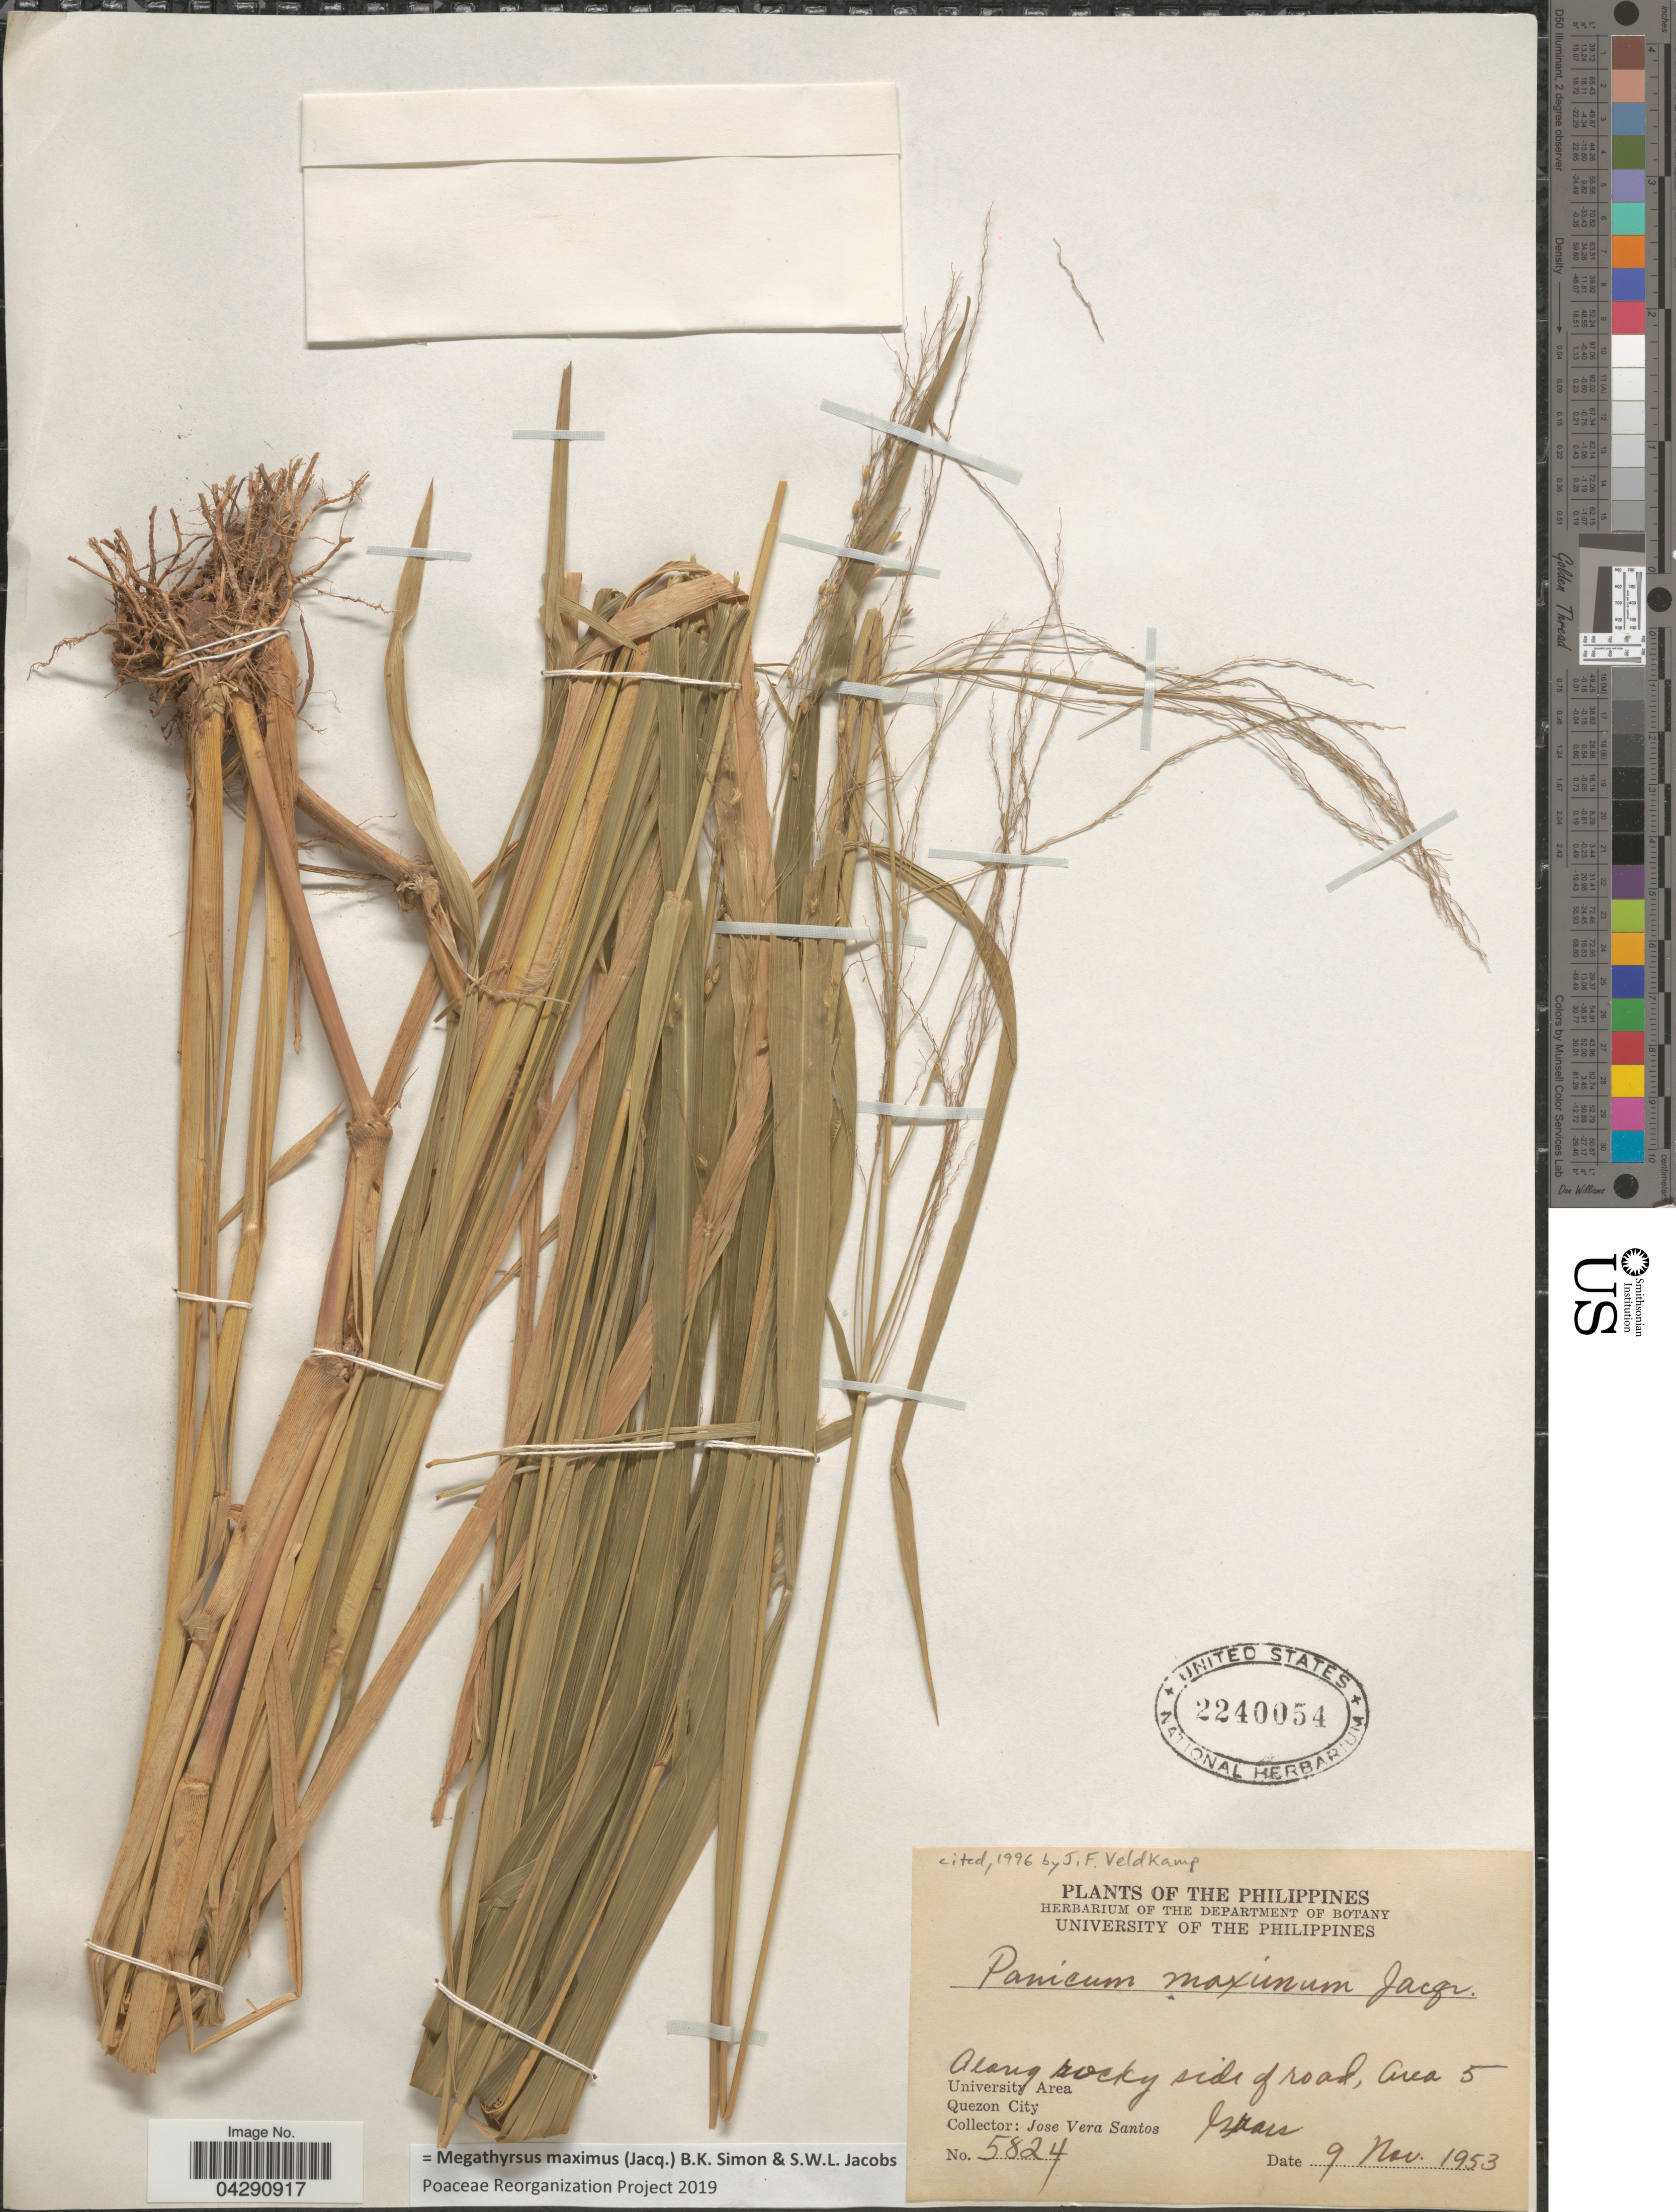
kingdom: Plantae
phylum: Tracheophyta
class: Liliopsida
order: Poales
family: Poaceae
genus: Megathyrsus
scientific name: Megathyrsus maximus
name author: (Jacq.) B.K. Simon & S.W.L. Jacobs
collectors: J. Vera Santos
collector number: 5824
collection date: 1953-11-09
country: Philippines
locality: Along rocky side of road, Area 5. University Area. Quezon City.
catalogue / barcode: US 2240054